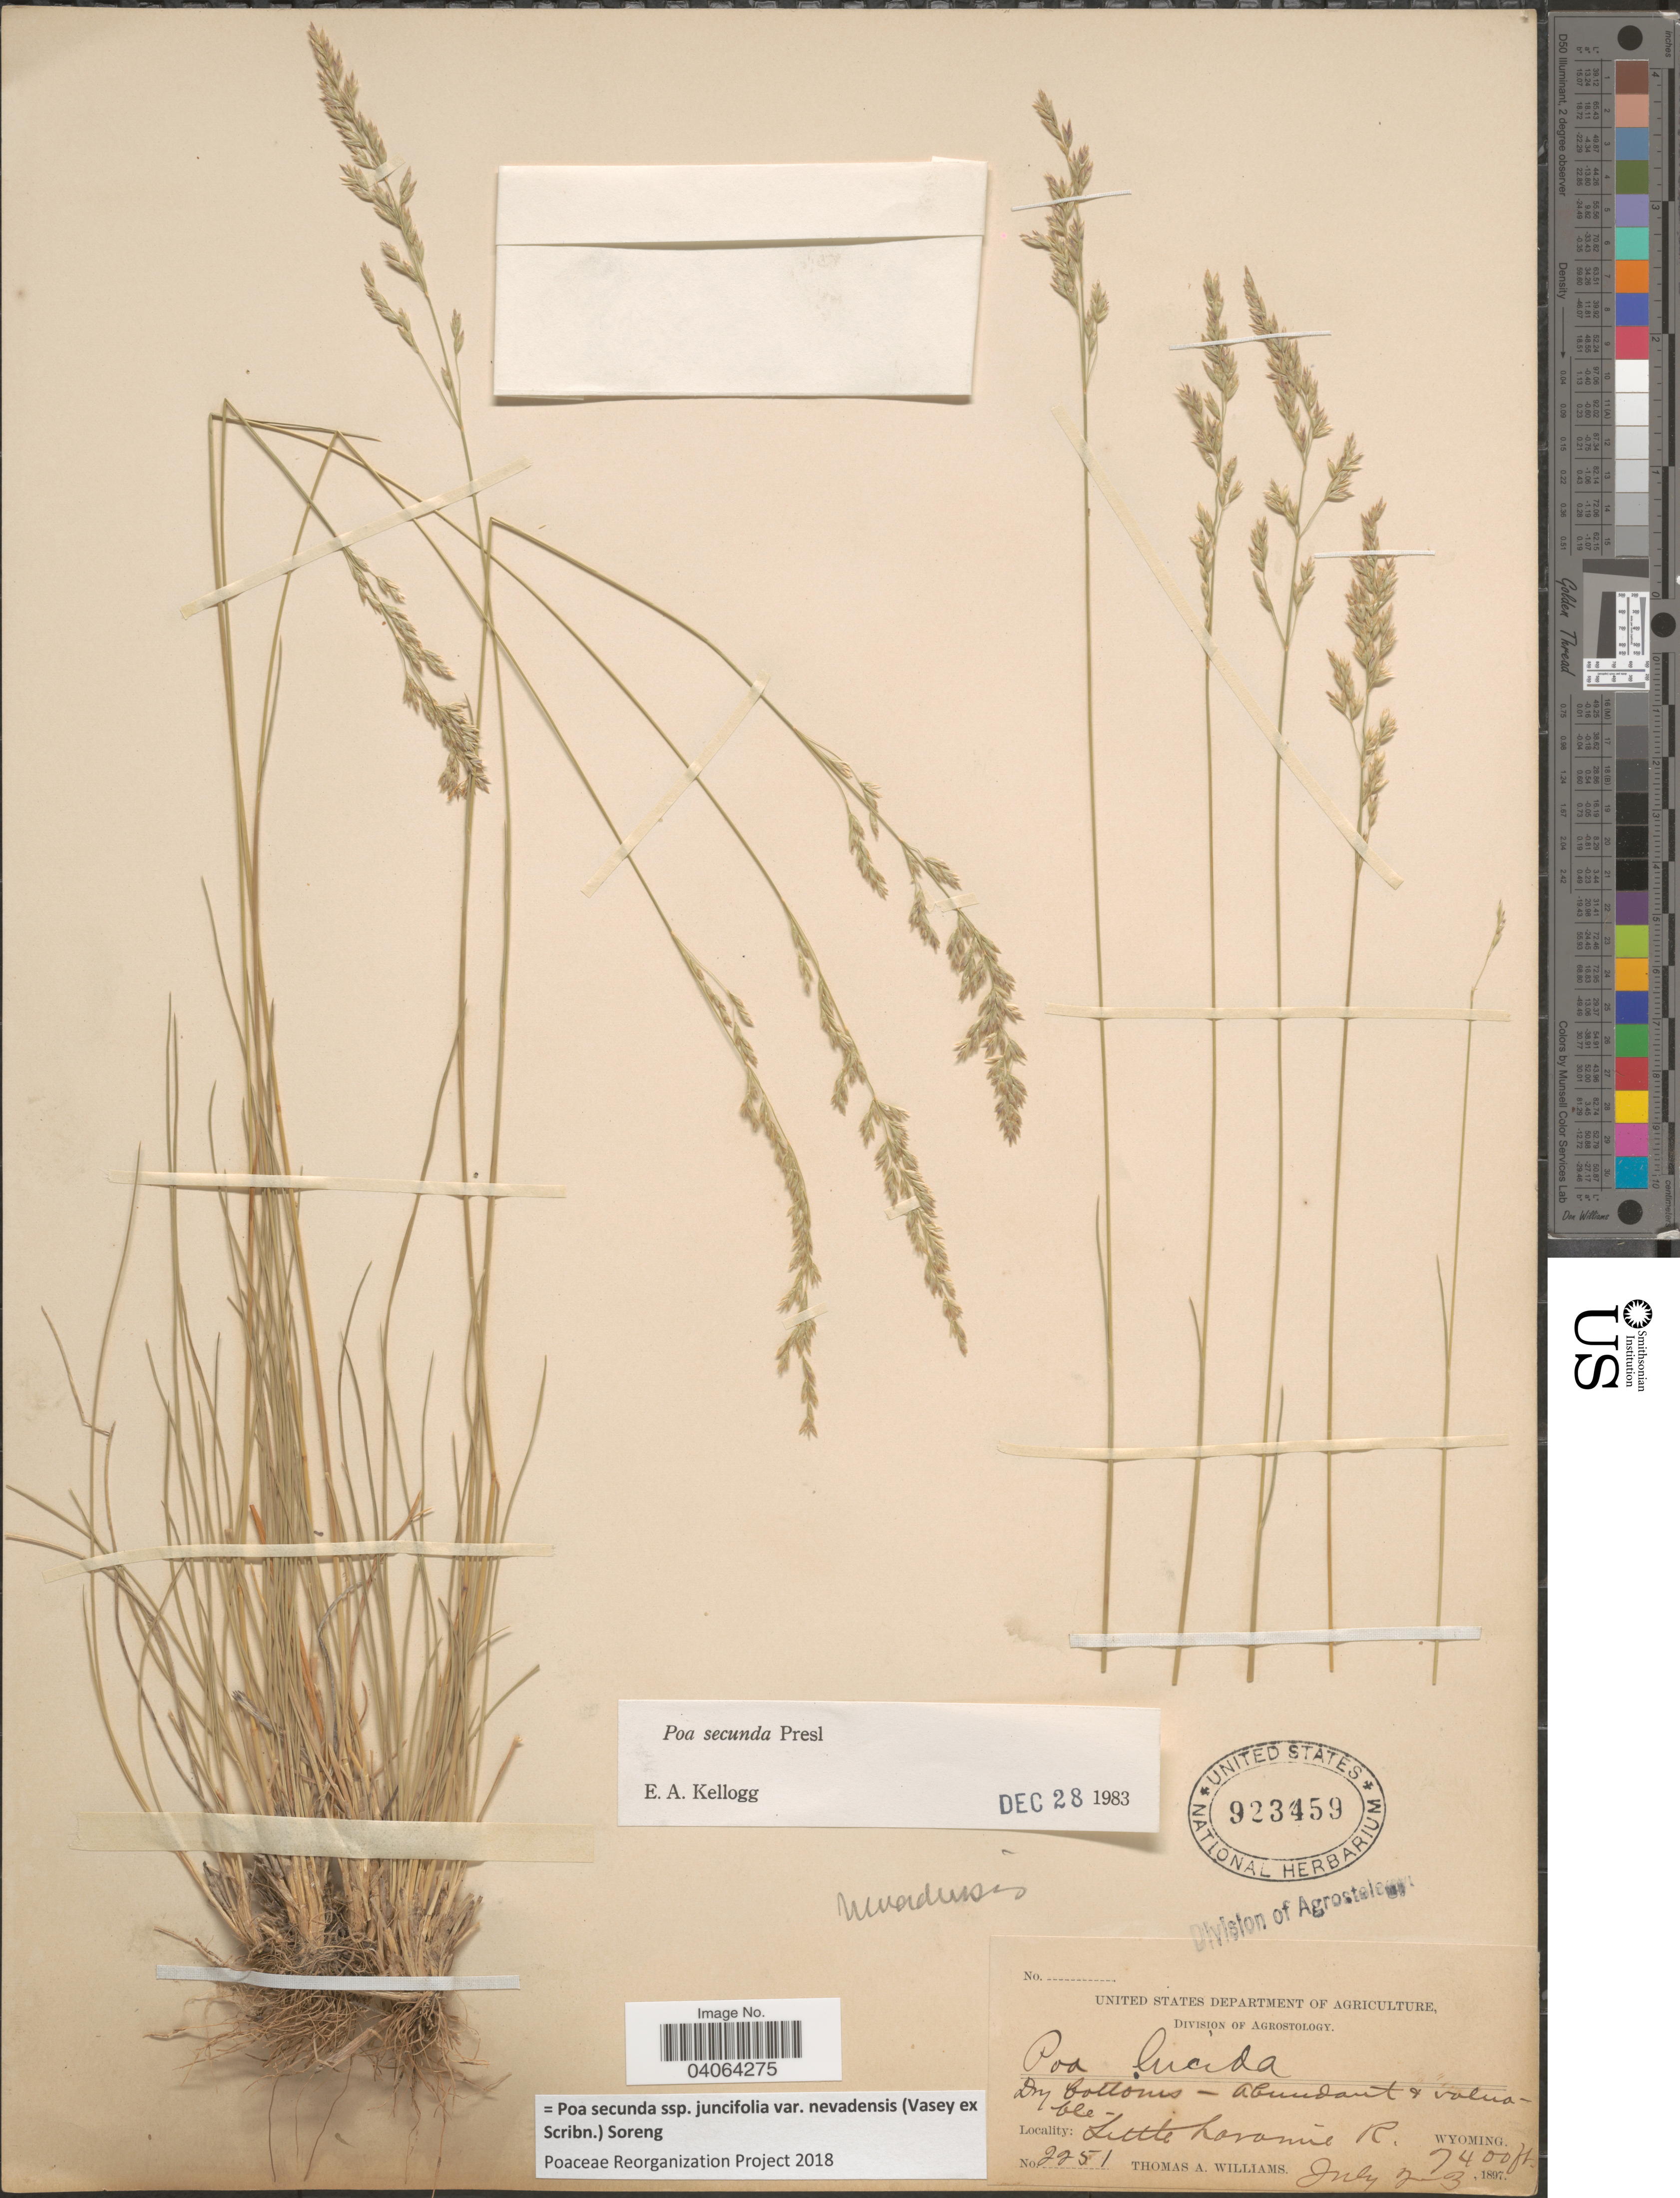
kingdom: Plantae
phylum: Tracheophyta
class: Liliopsida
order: Poales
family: Poaceae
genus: Poa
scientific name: Poa secunda subsp. juncifolia var. nevadensis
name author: (Vasey ex Scribn.) Soreng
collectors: T. A. Williams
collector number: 2251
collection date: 1897-07-02/1897-07-03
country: United States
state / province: Wyoming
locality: Little Laramie R.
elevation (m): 2256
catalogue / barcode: US 923459